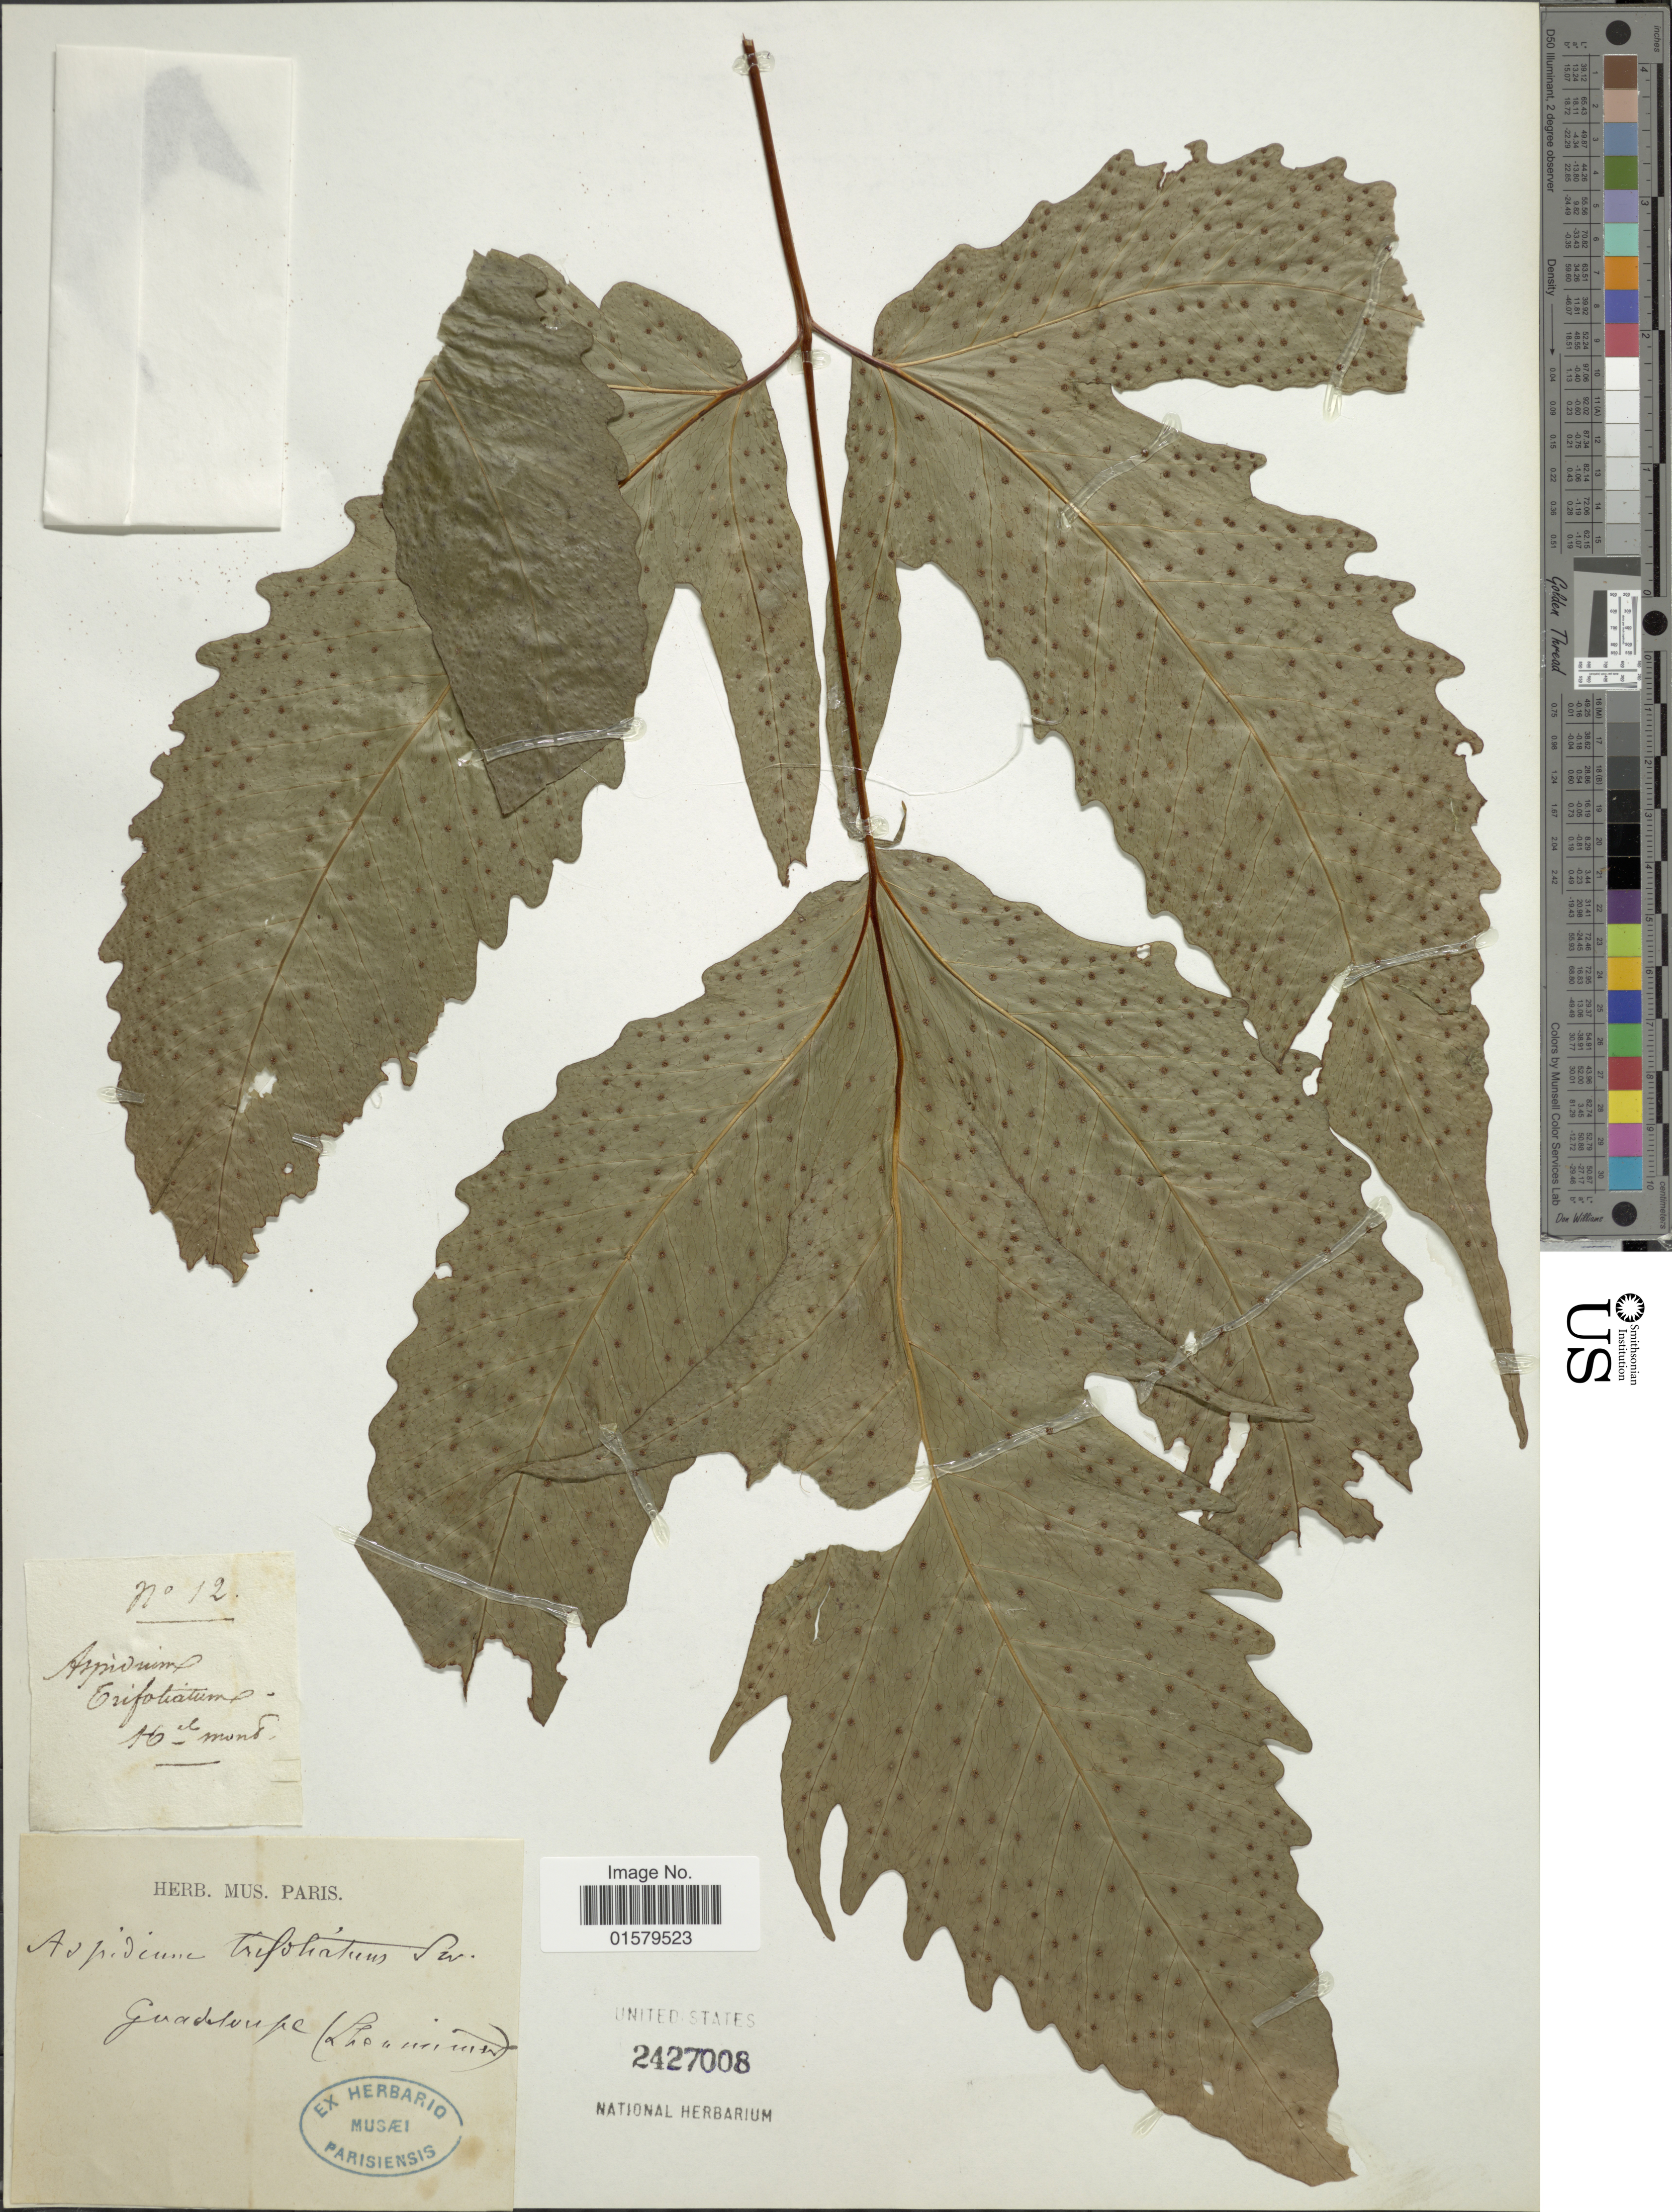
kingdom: Plantae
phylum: Tracheophyta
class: Polypodiopsida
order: Polypodiales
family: Tectariaceae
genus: Tectaria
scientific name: Tectaria trifoliata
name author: (L.) Cav.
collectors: -. L'Herminier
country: Guadeloupe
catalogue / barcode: US 2427008